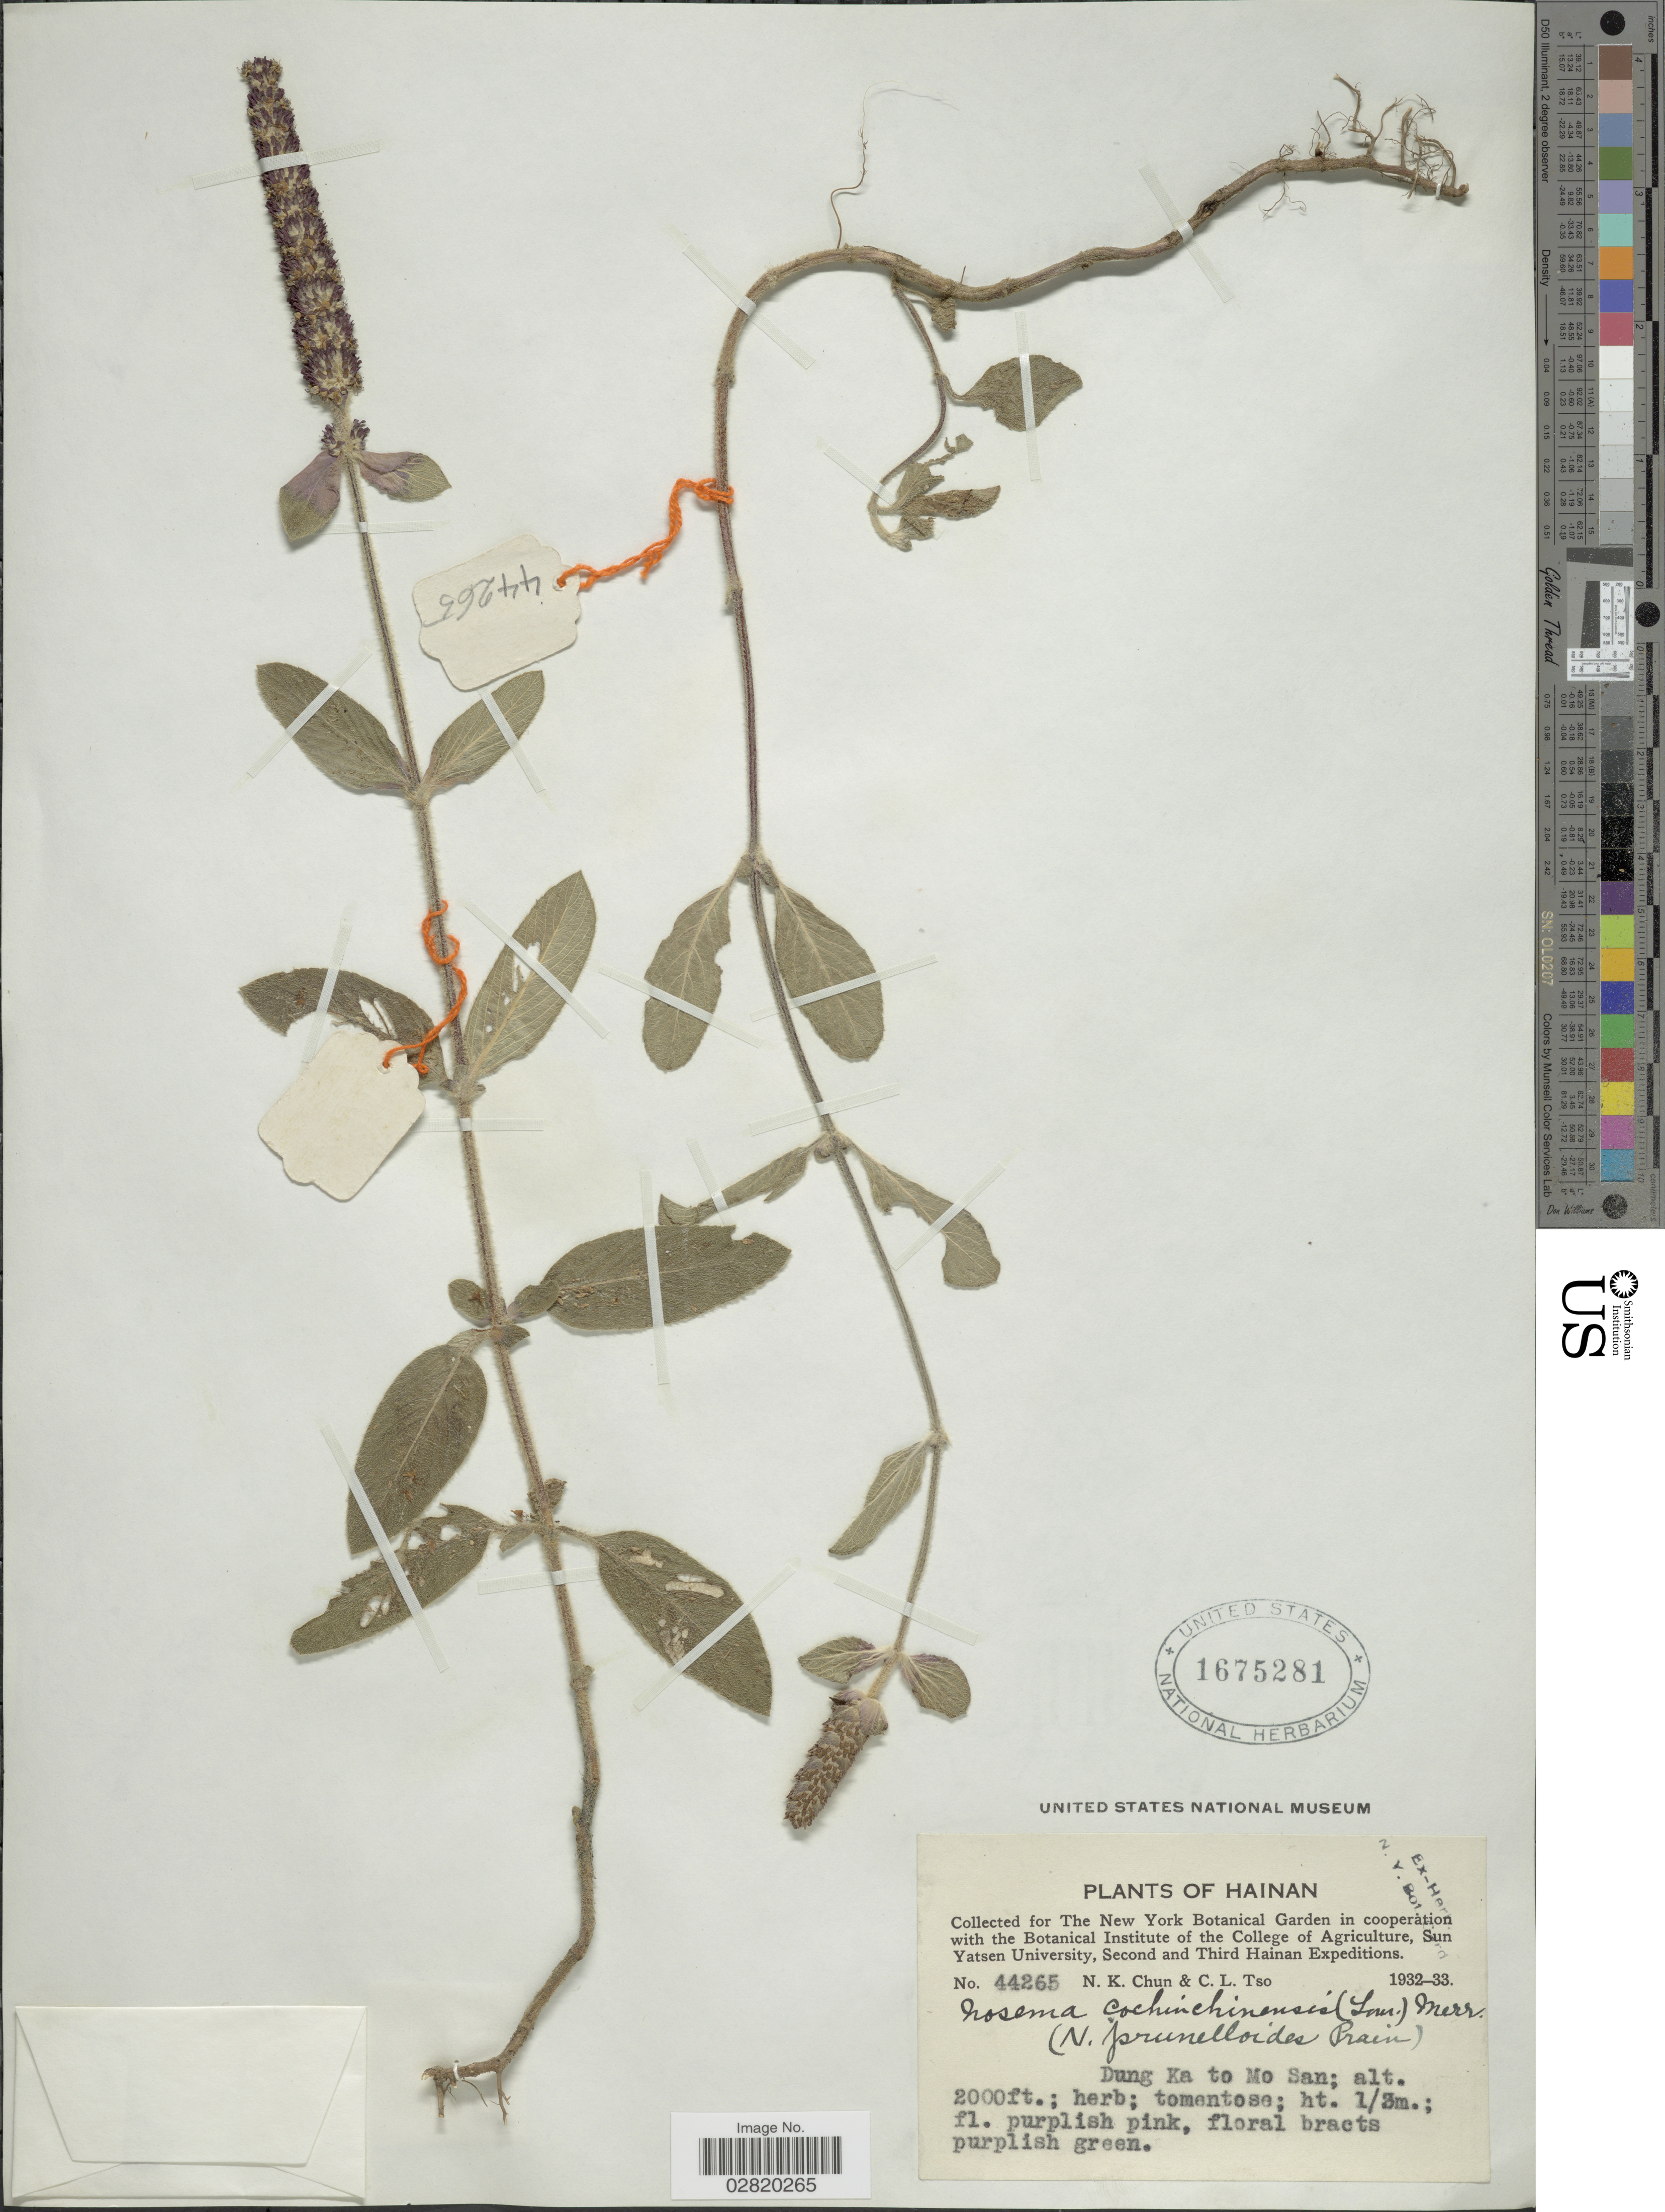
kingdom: Plantae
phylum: Tracheophyta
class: Magnoliopsida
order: Lamiales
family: Lamiaceae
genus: Nosema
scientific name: Nosema cochinchinensis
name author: (Lour.) Merr.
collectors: N. K. Chun & C. Tso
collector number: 44265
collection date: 1932/1933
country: China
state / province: Hainan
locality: Dung Ka to Mo San.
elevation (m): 610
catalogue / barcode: US 1675281